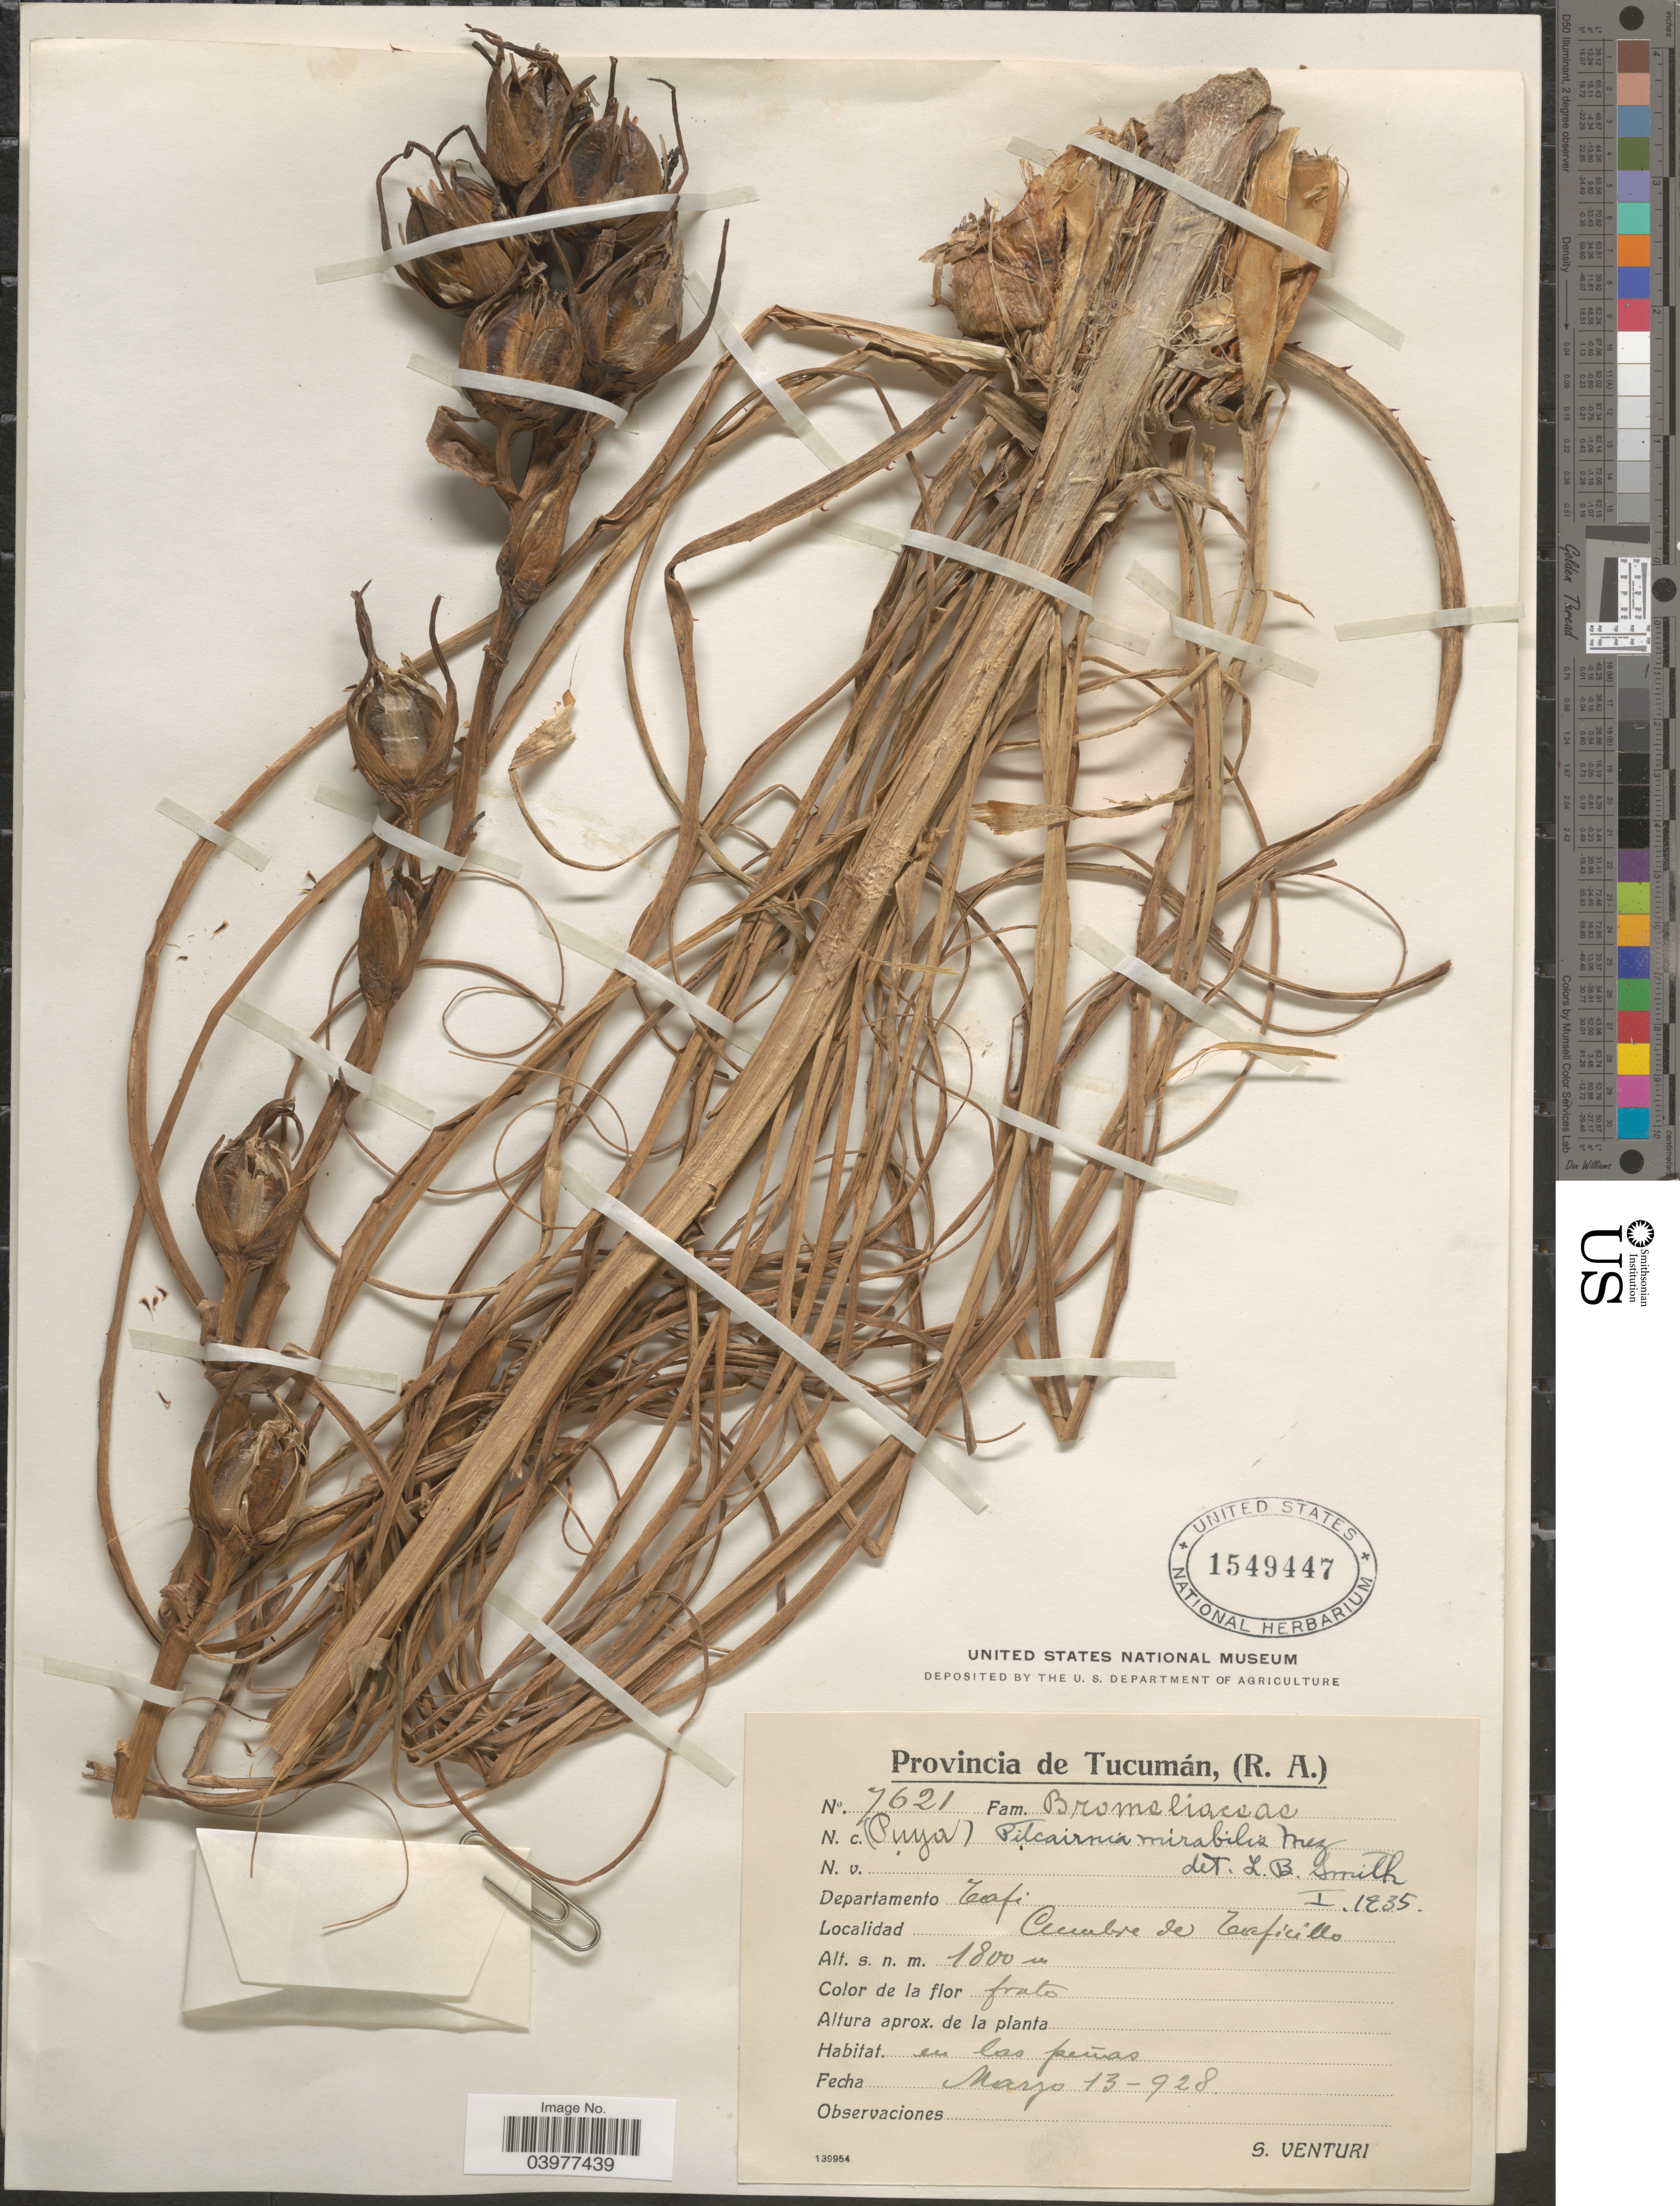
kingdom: Plantae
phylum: Tracheophyta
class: Liliopsida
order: Poales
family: Bromeliaceae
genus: Puya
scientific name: Puya mirabilis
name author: (Mez) L.B. Sm.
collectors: S. Venturi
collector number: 7621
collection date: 1928-03-13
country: Argentina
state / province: Tucuman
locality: Departamento Tafi. Cumbre de Taficillo. En las peñas.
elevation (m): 1800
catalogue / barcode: US 1549447